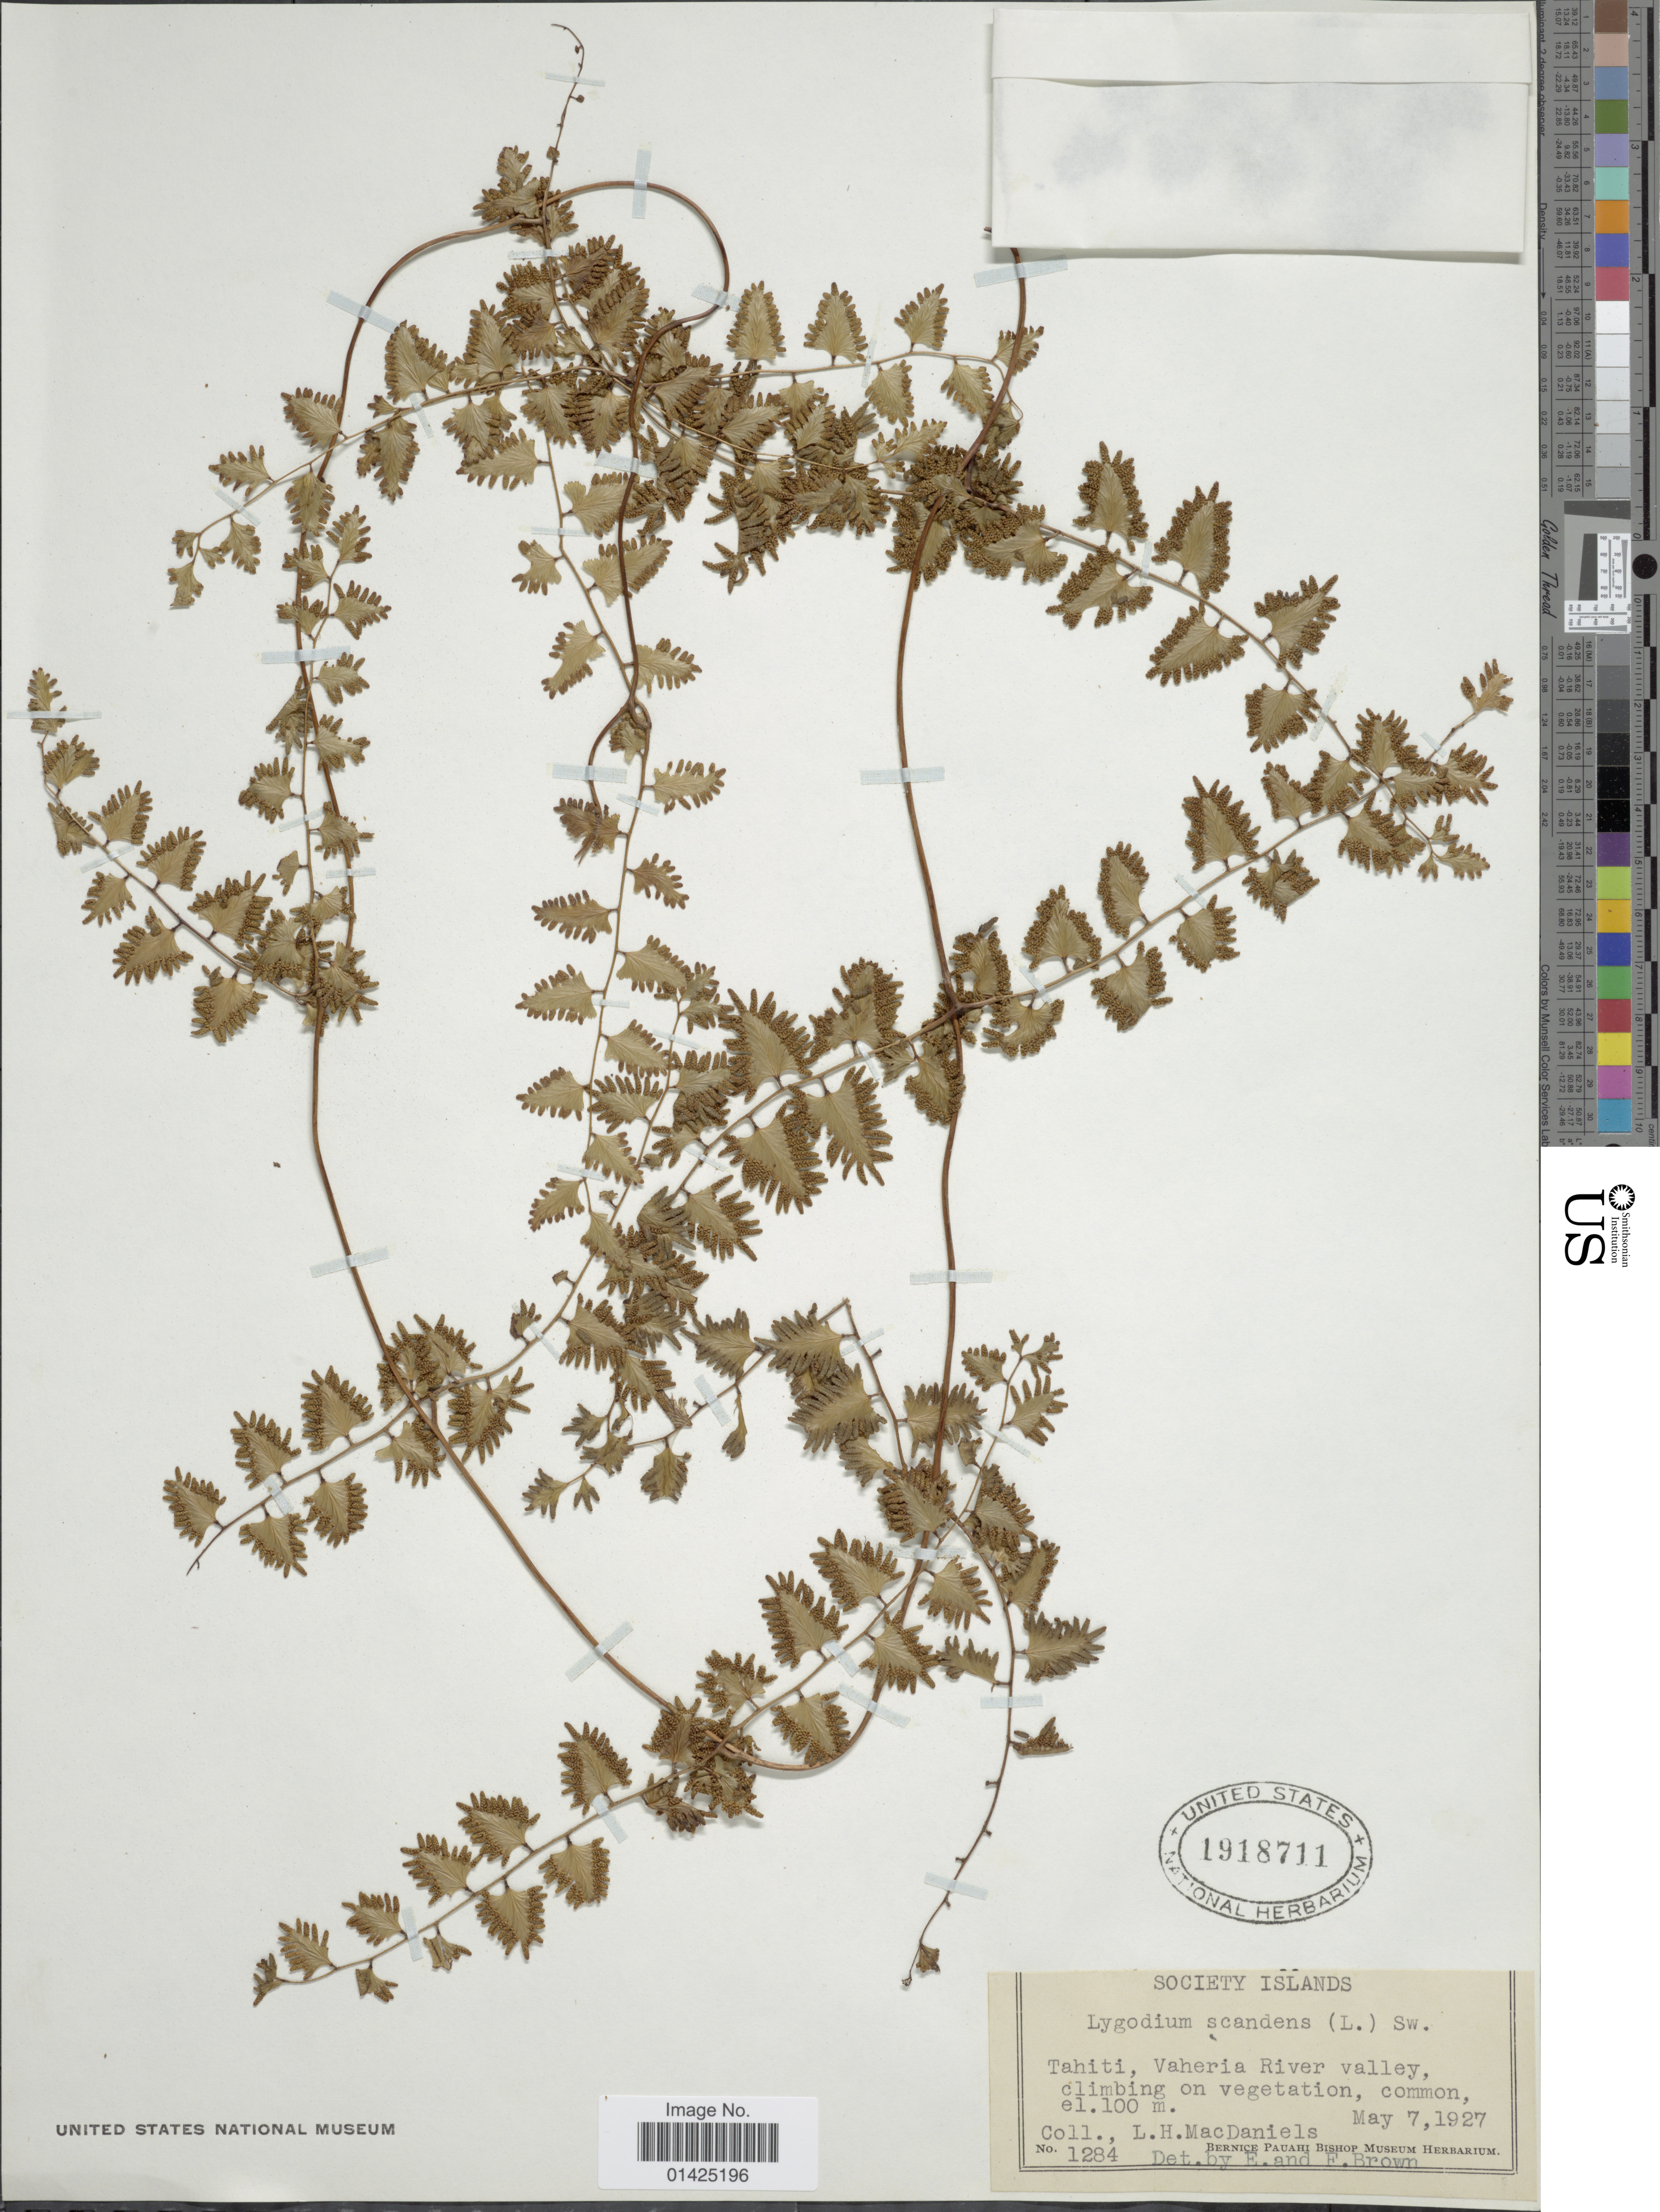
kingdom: Plantae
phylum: Tracheophyta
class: Polypodiopsida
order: Schizaeales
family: Lygodiaceae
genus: Lygodium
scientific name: Lygodium microphyllum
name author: (Cav.) R. Br.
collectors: L. H. MacDaniels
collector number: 1284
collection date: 1927-05-07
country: French Polynesia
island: Tahiti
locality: Society Islands, Tahiti, Vaheria River valley, climbing on vegetation, common.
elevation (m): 100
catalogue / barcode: US 1918711